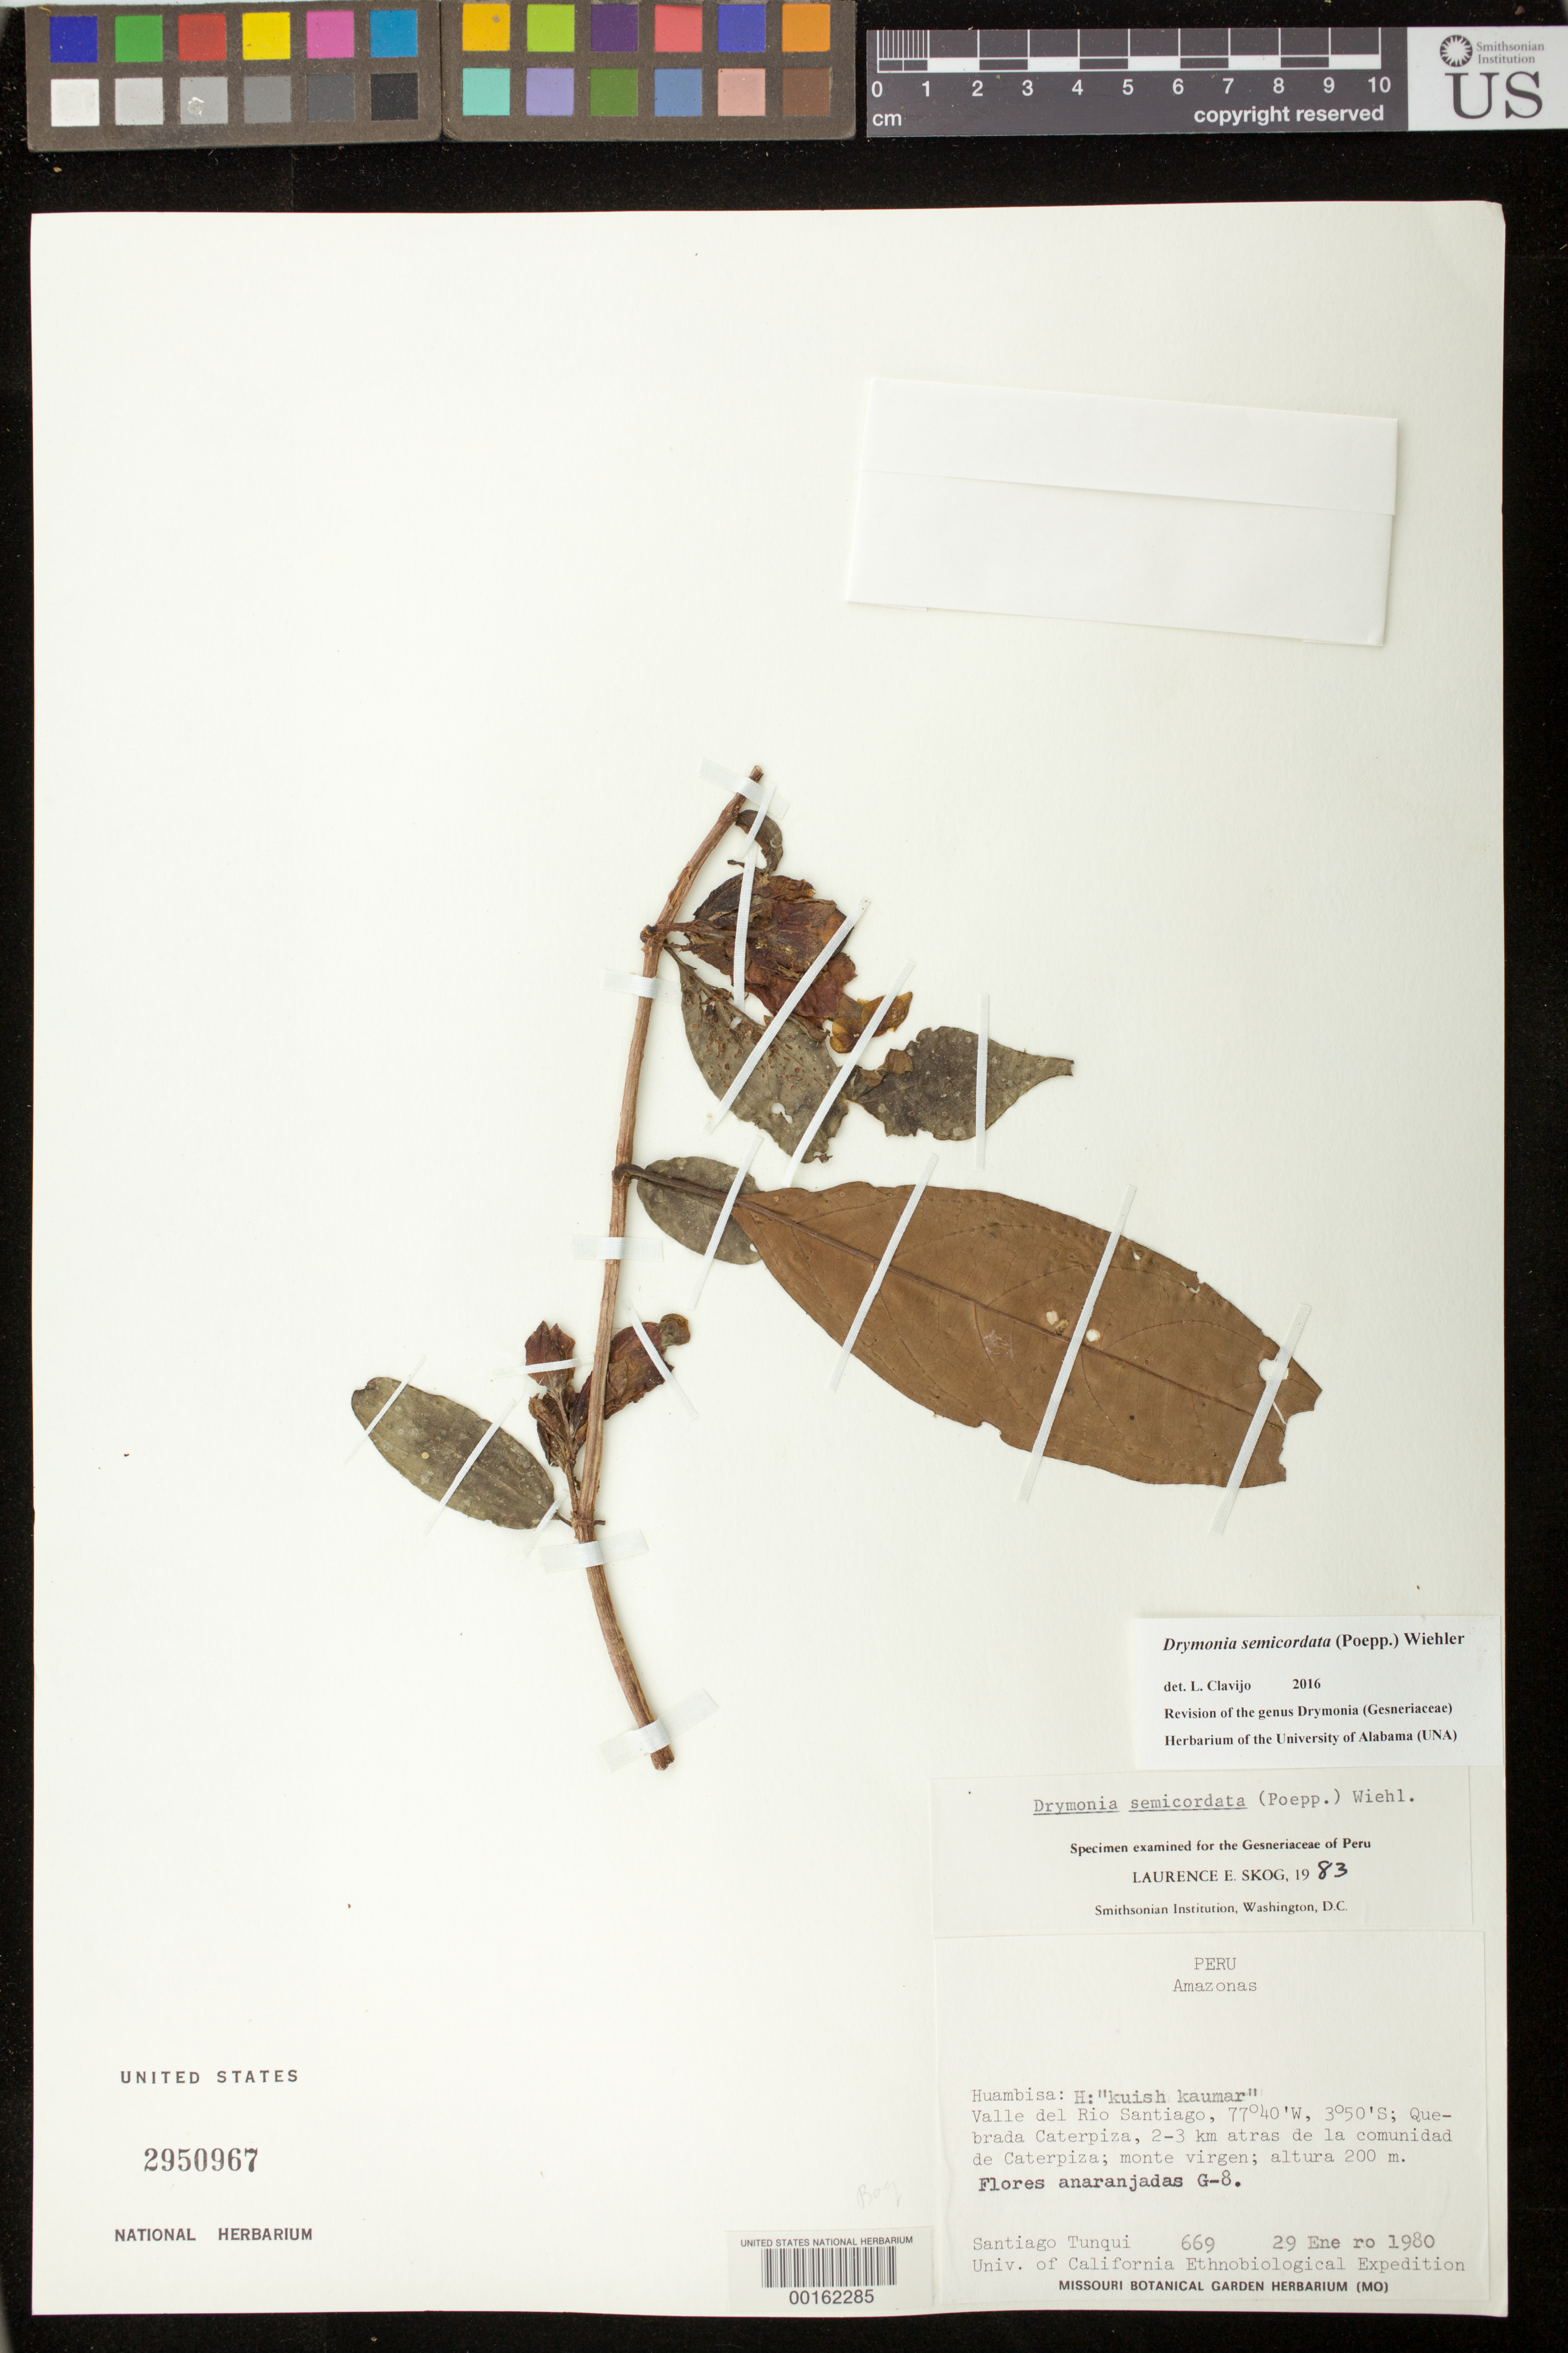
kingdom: Plantae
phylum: Tracheophyta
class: Magnoliopsida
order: Lamiales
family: Gesneriaceae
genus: Drymonia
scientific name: Drymonia coccinea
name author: (Aubl.) Wiehler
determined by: Skog, Laurence E.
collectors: S. Tunqui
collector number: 669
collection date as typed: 29 Jan 1980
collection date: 1980-01-29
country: Peru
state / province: Amazonas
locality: Valle del Rio Santiago, Quebrada Caterpiza, 2-3 km atrás de la comunidad de Caterpiza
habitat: Monte virgen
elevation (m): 200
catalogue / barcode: US 2950967